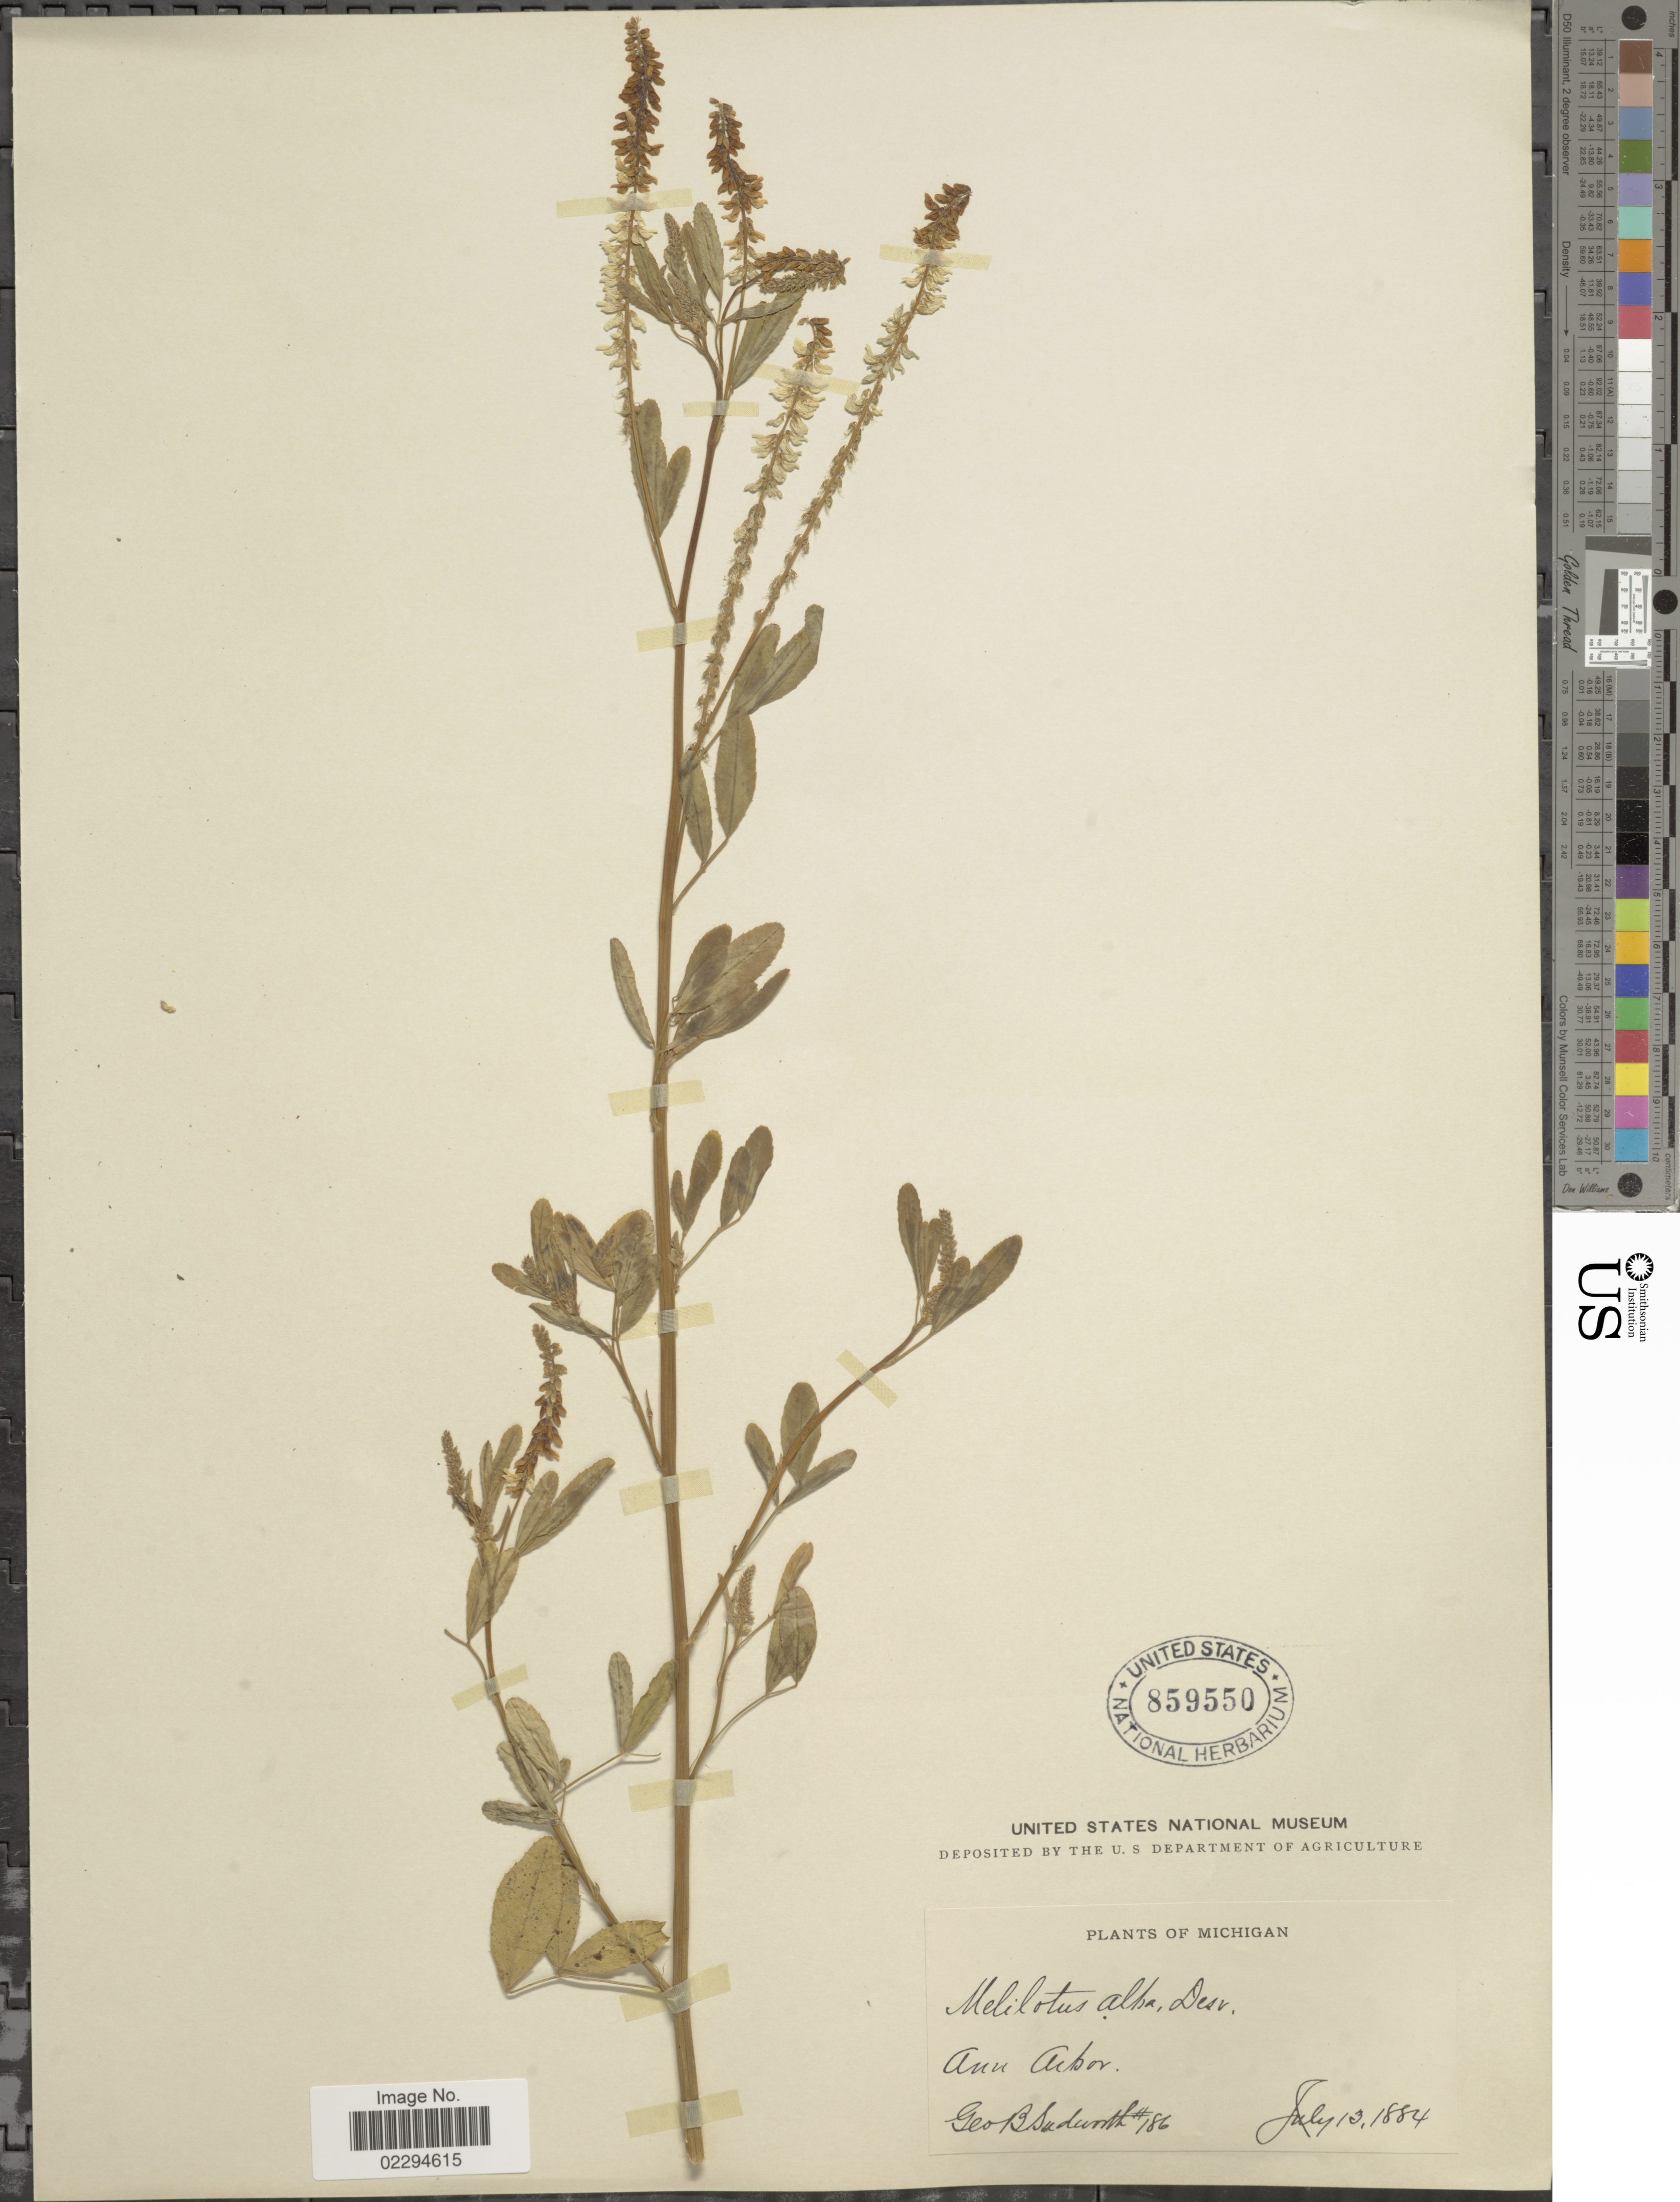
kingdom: Plantae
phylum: Tracheophyta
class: Magnoliopsida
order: Fabales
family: Fabaceae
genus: Melilotus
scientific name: Melilotus albus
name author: Medik.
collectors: G. B. Sudworth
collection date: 1884-07-13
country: United States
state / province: Michigan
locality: Ann Arbor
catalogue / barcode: US 859550